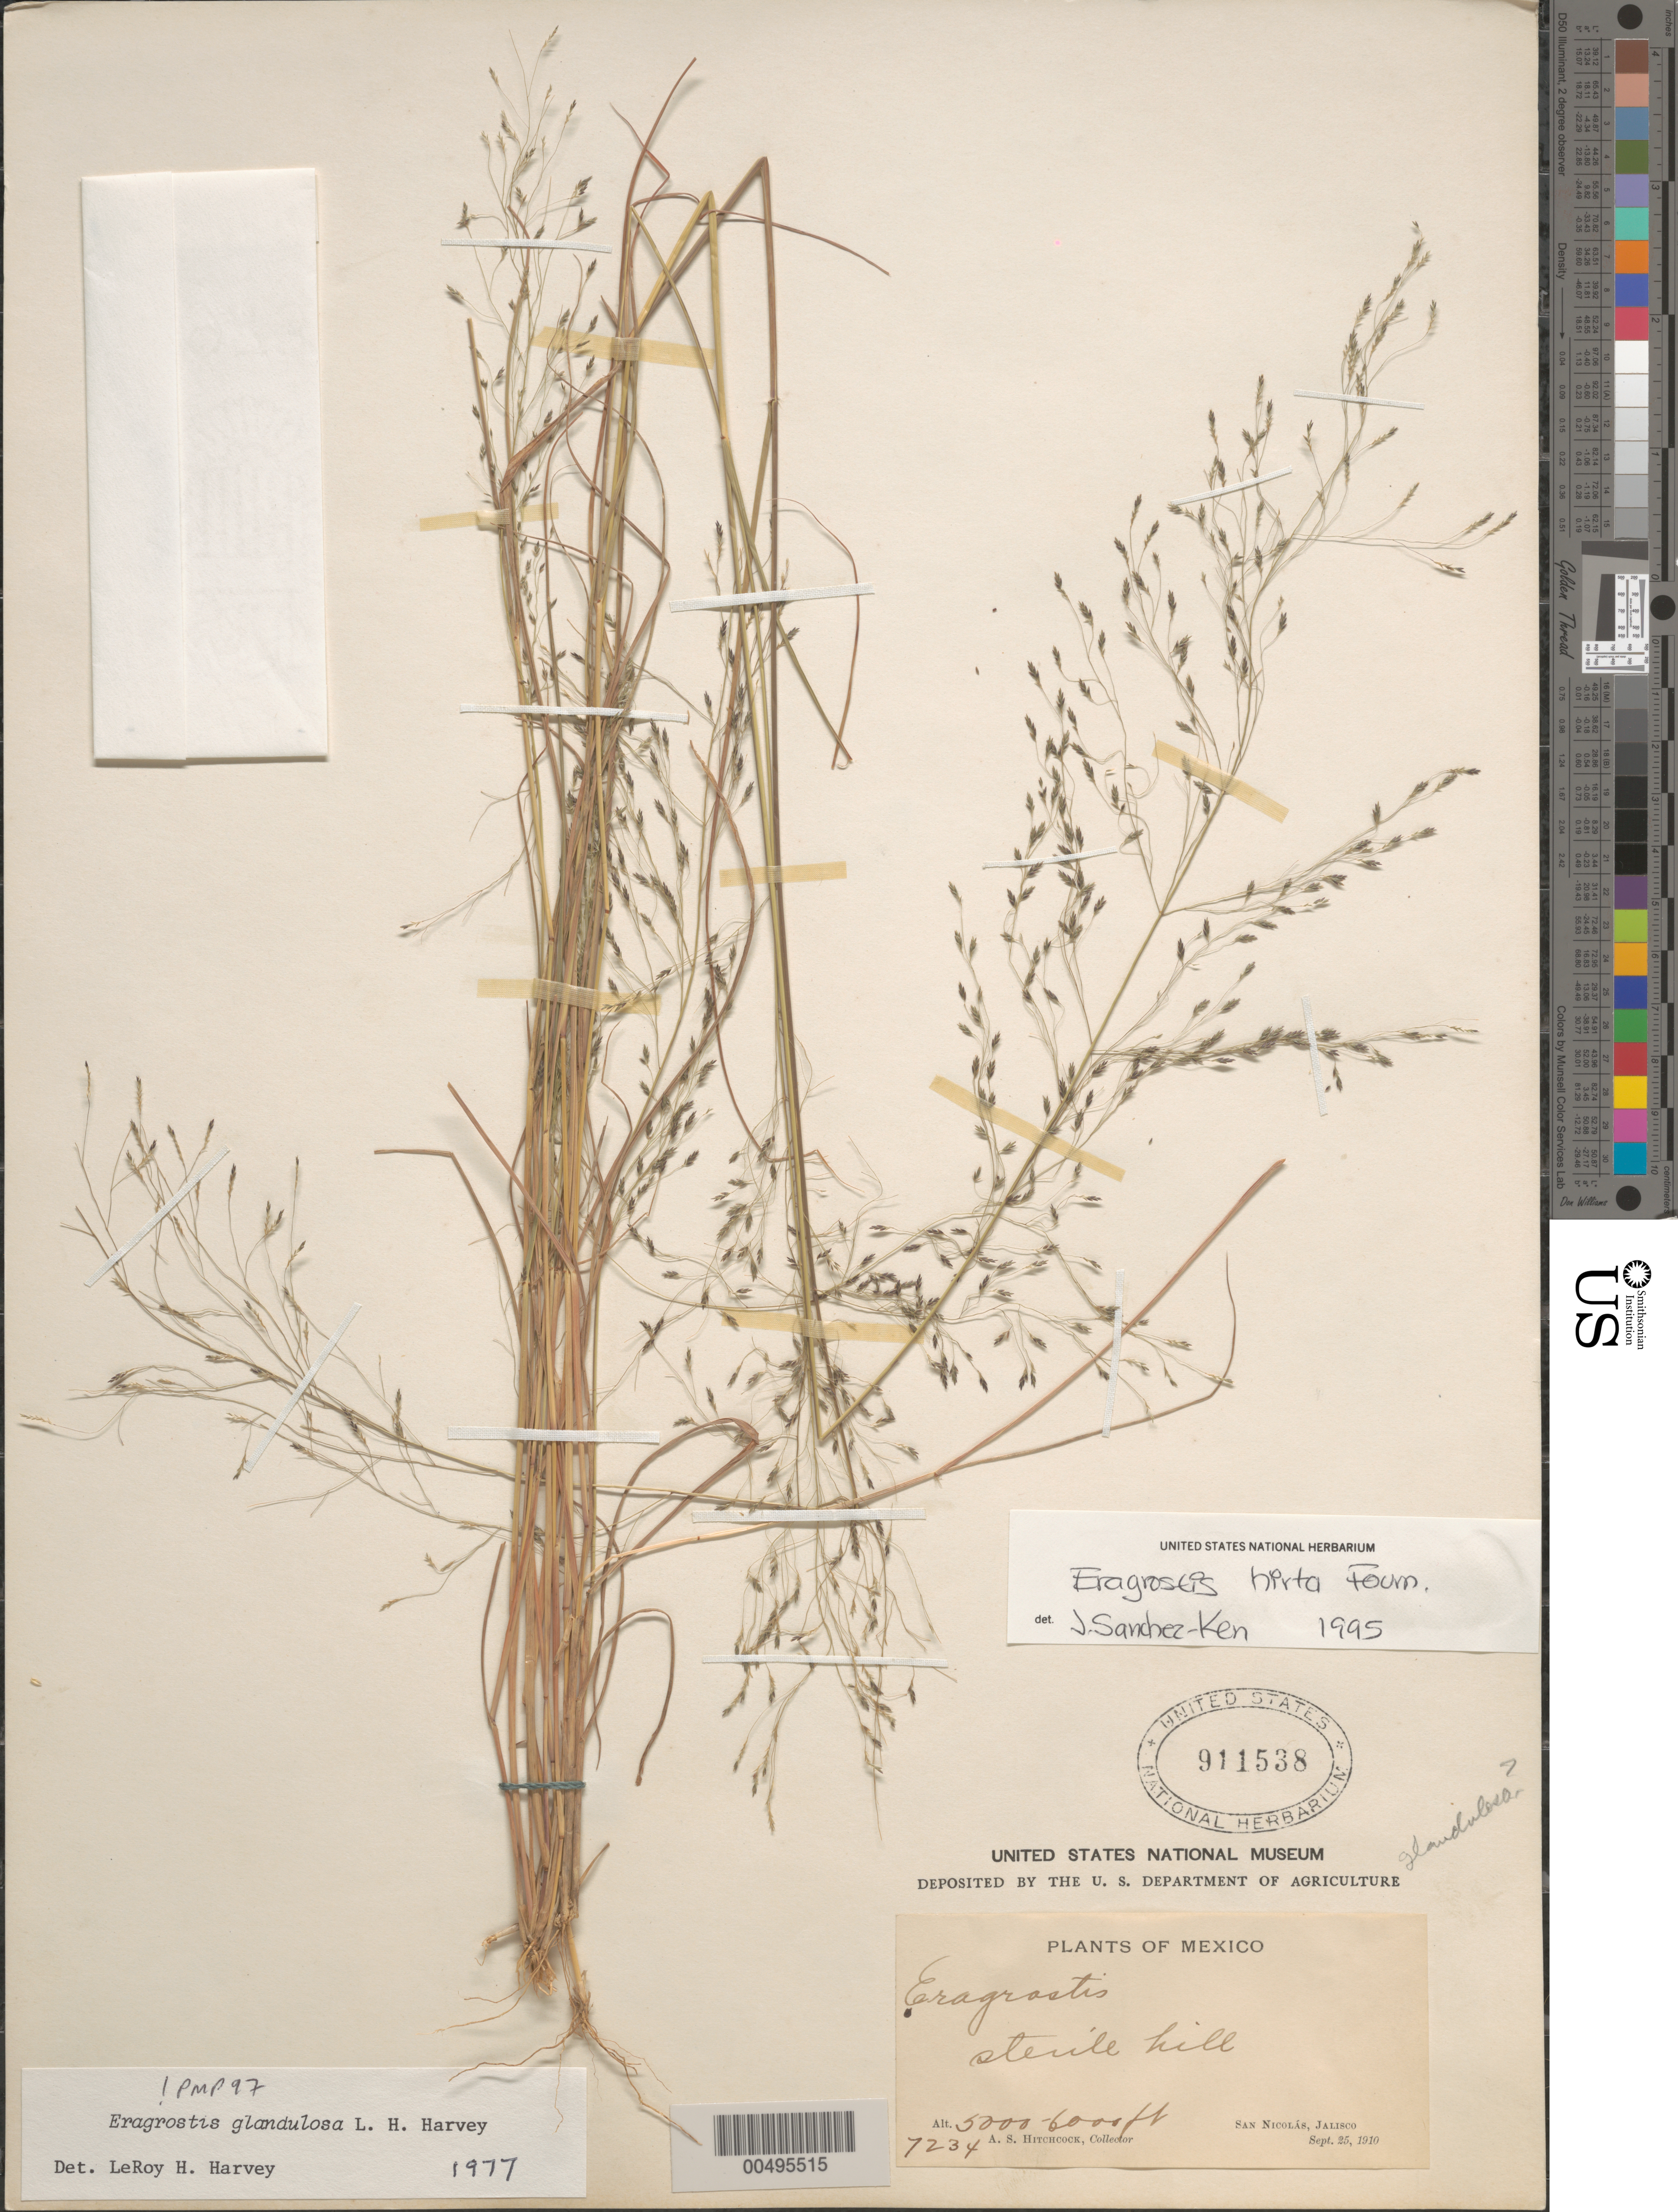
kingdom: Plantae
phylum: Tracheophyta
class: Liliopsida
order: Poales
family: Poaceae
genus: Eragrostis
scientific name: Eragrostis hirta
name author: E. Fourn.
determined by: Sánchez-Ken, J. G.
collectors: A. S. Hitchcock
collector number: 7234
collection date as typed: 25 Sep 1910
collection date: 1910-09-25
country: Mexico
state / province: Jalisco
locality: San Nicolás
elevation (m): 1524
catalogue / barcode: US 911538